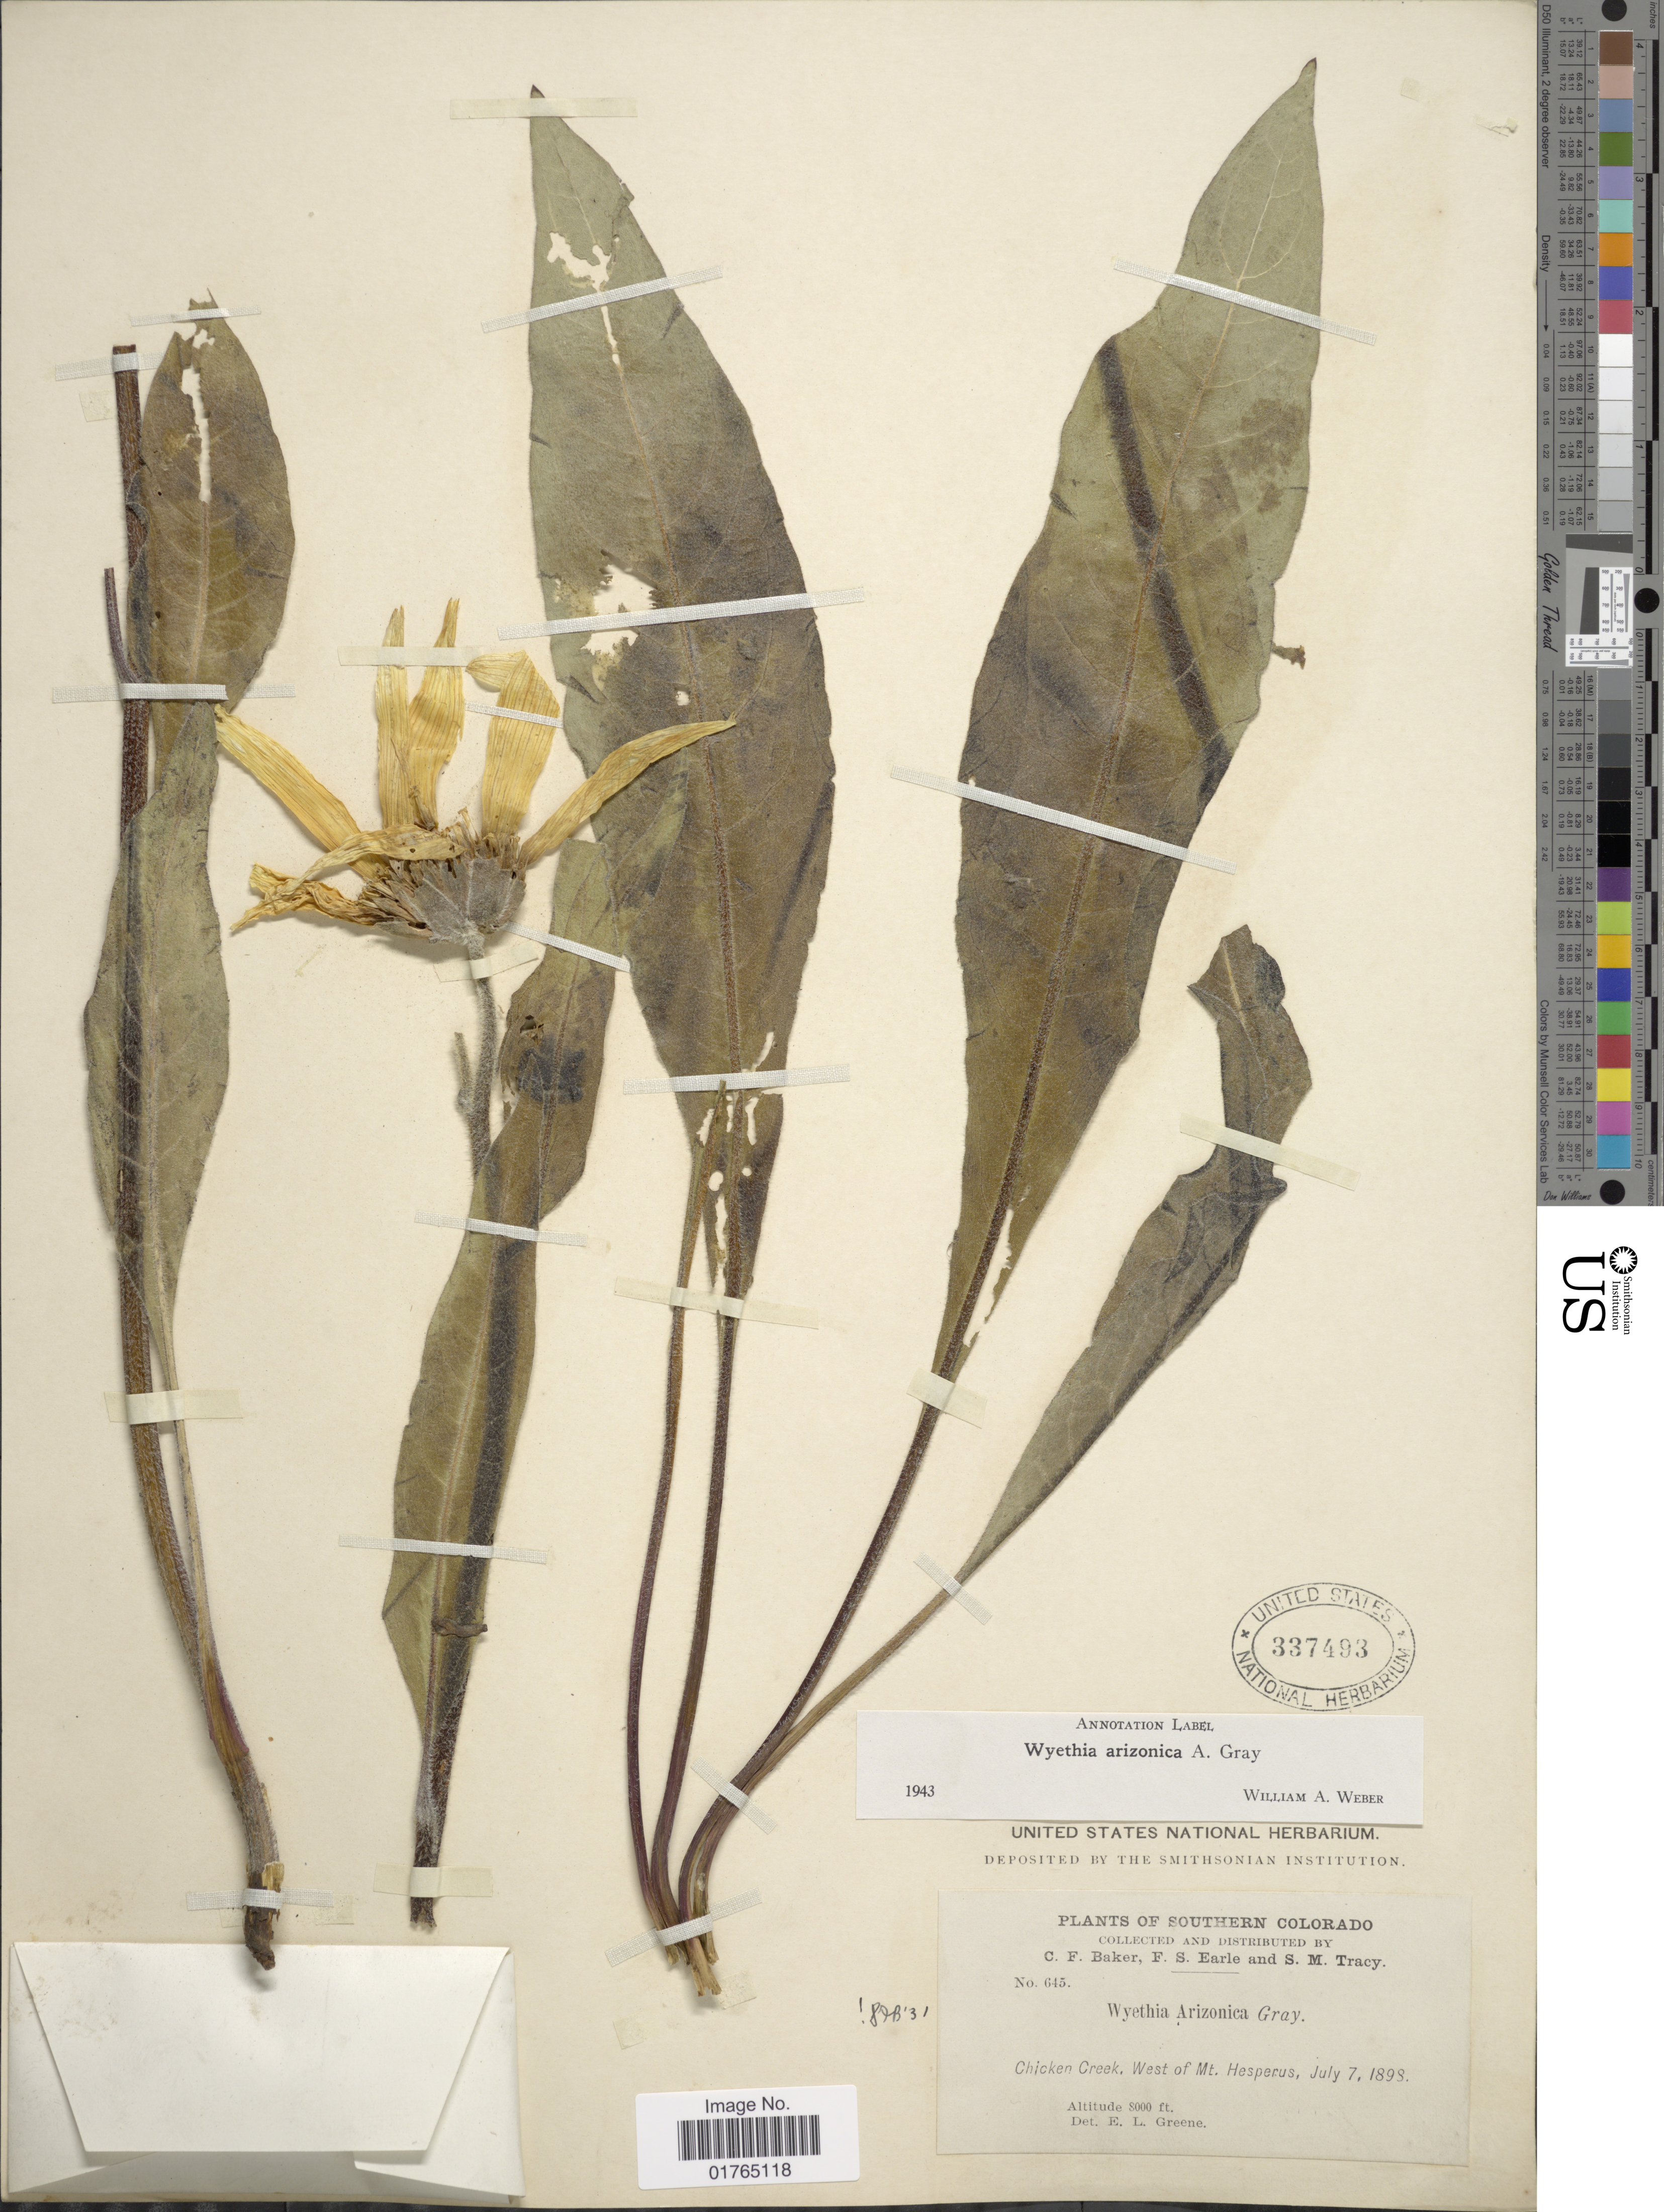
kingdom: Plantae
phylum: Tracheophyta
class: Magnoliopsida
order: Asterales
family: Asteraceae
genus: Wyethia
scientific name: Wyethia arizonica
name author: A. Gray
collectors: C. F. Baker, F. S. Earle & S. M. Tracy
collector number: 645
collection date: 1898-07-07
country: United States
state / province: Colorado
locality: Southern Colorado, Chicken Creek, West of Mt. Hesperus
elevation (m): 2438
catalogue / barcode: US 337493